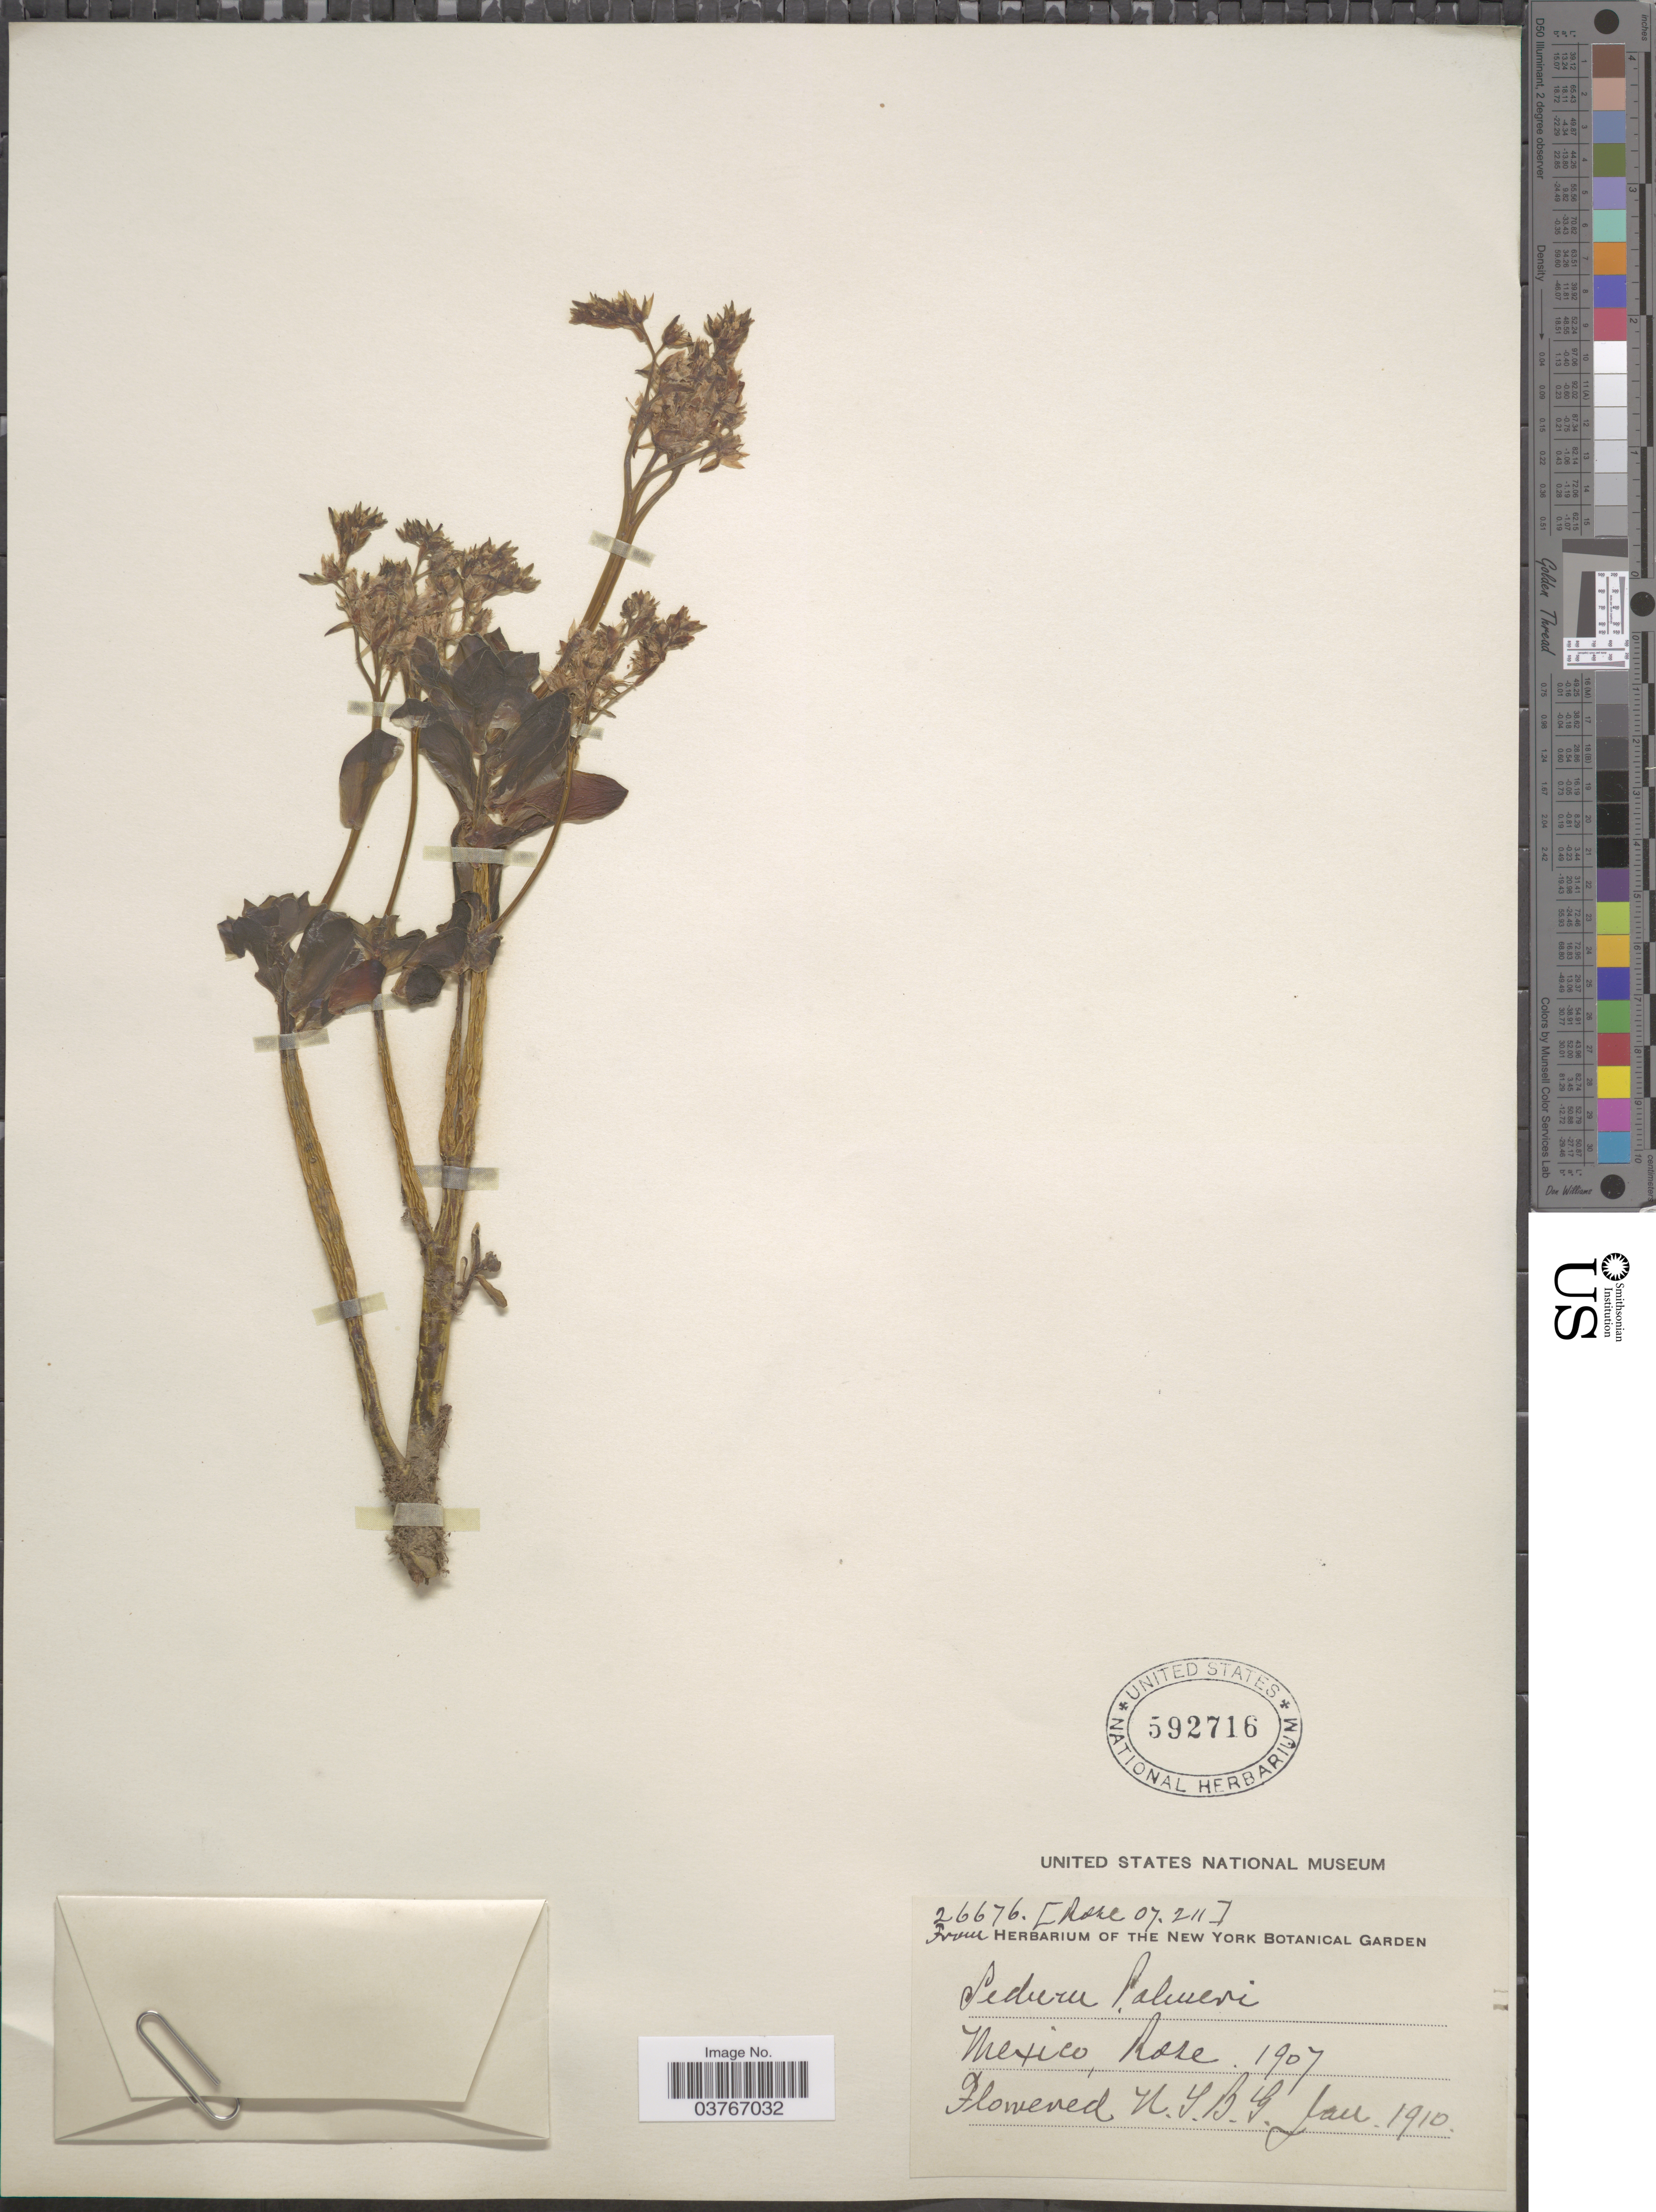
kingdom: Plantae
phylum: Tracheophyta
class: Magnoliopsida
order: Saxifragales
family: Crassulaceae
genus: Sedum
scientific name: Sedum compressum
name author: Rose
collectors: New York Botanical Gardens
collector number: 26676/Rose07211?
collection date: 1910-01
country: United States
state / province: New York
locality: N.Y.B.G.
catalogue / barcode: US 592716